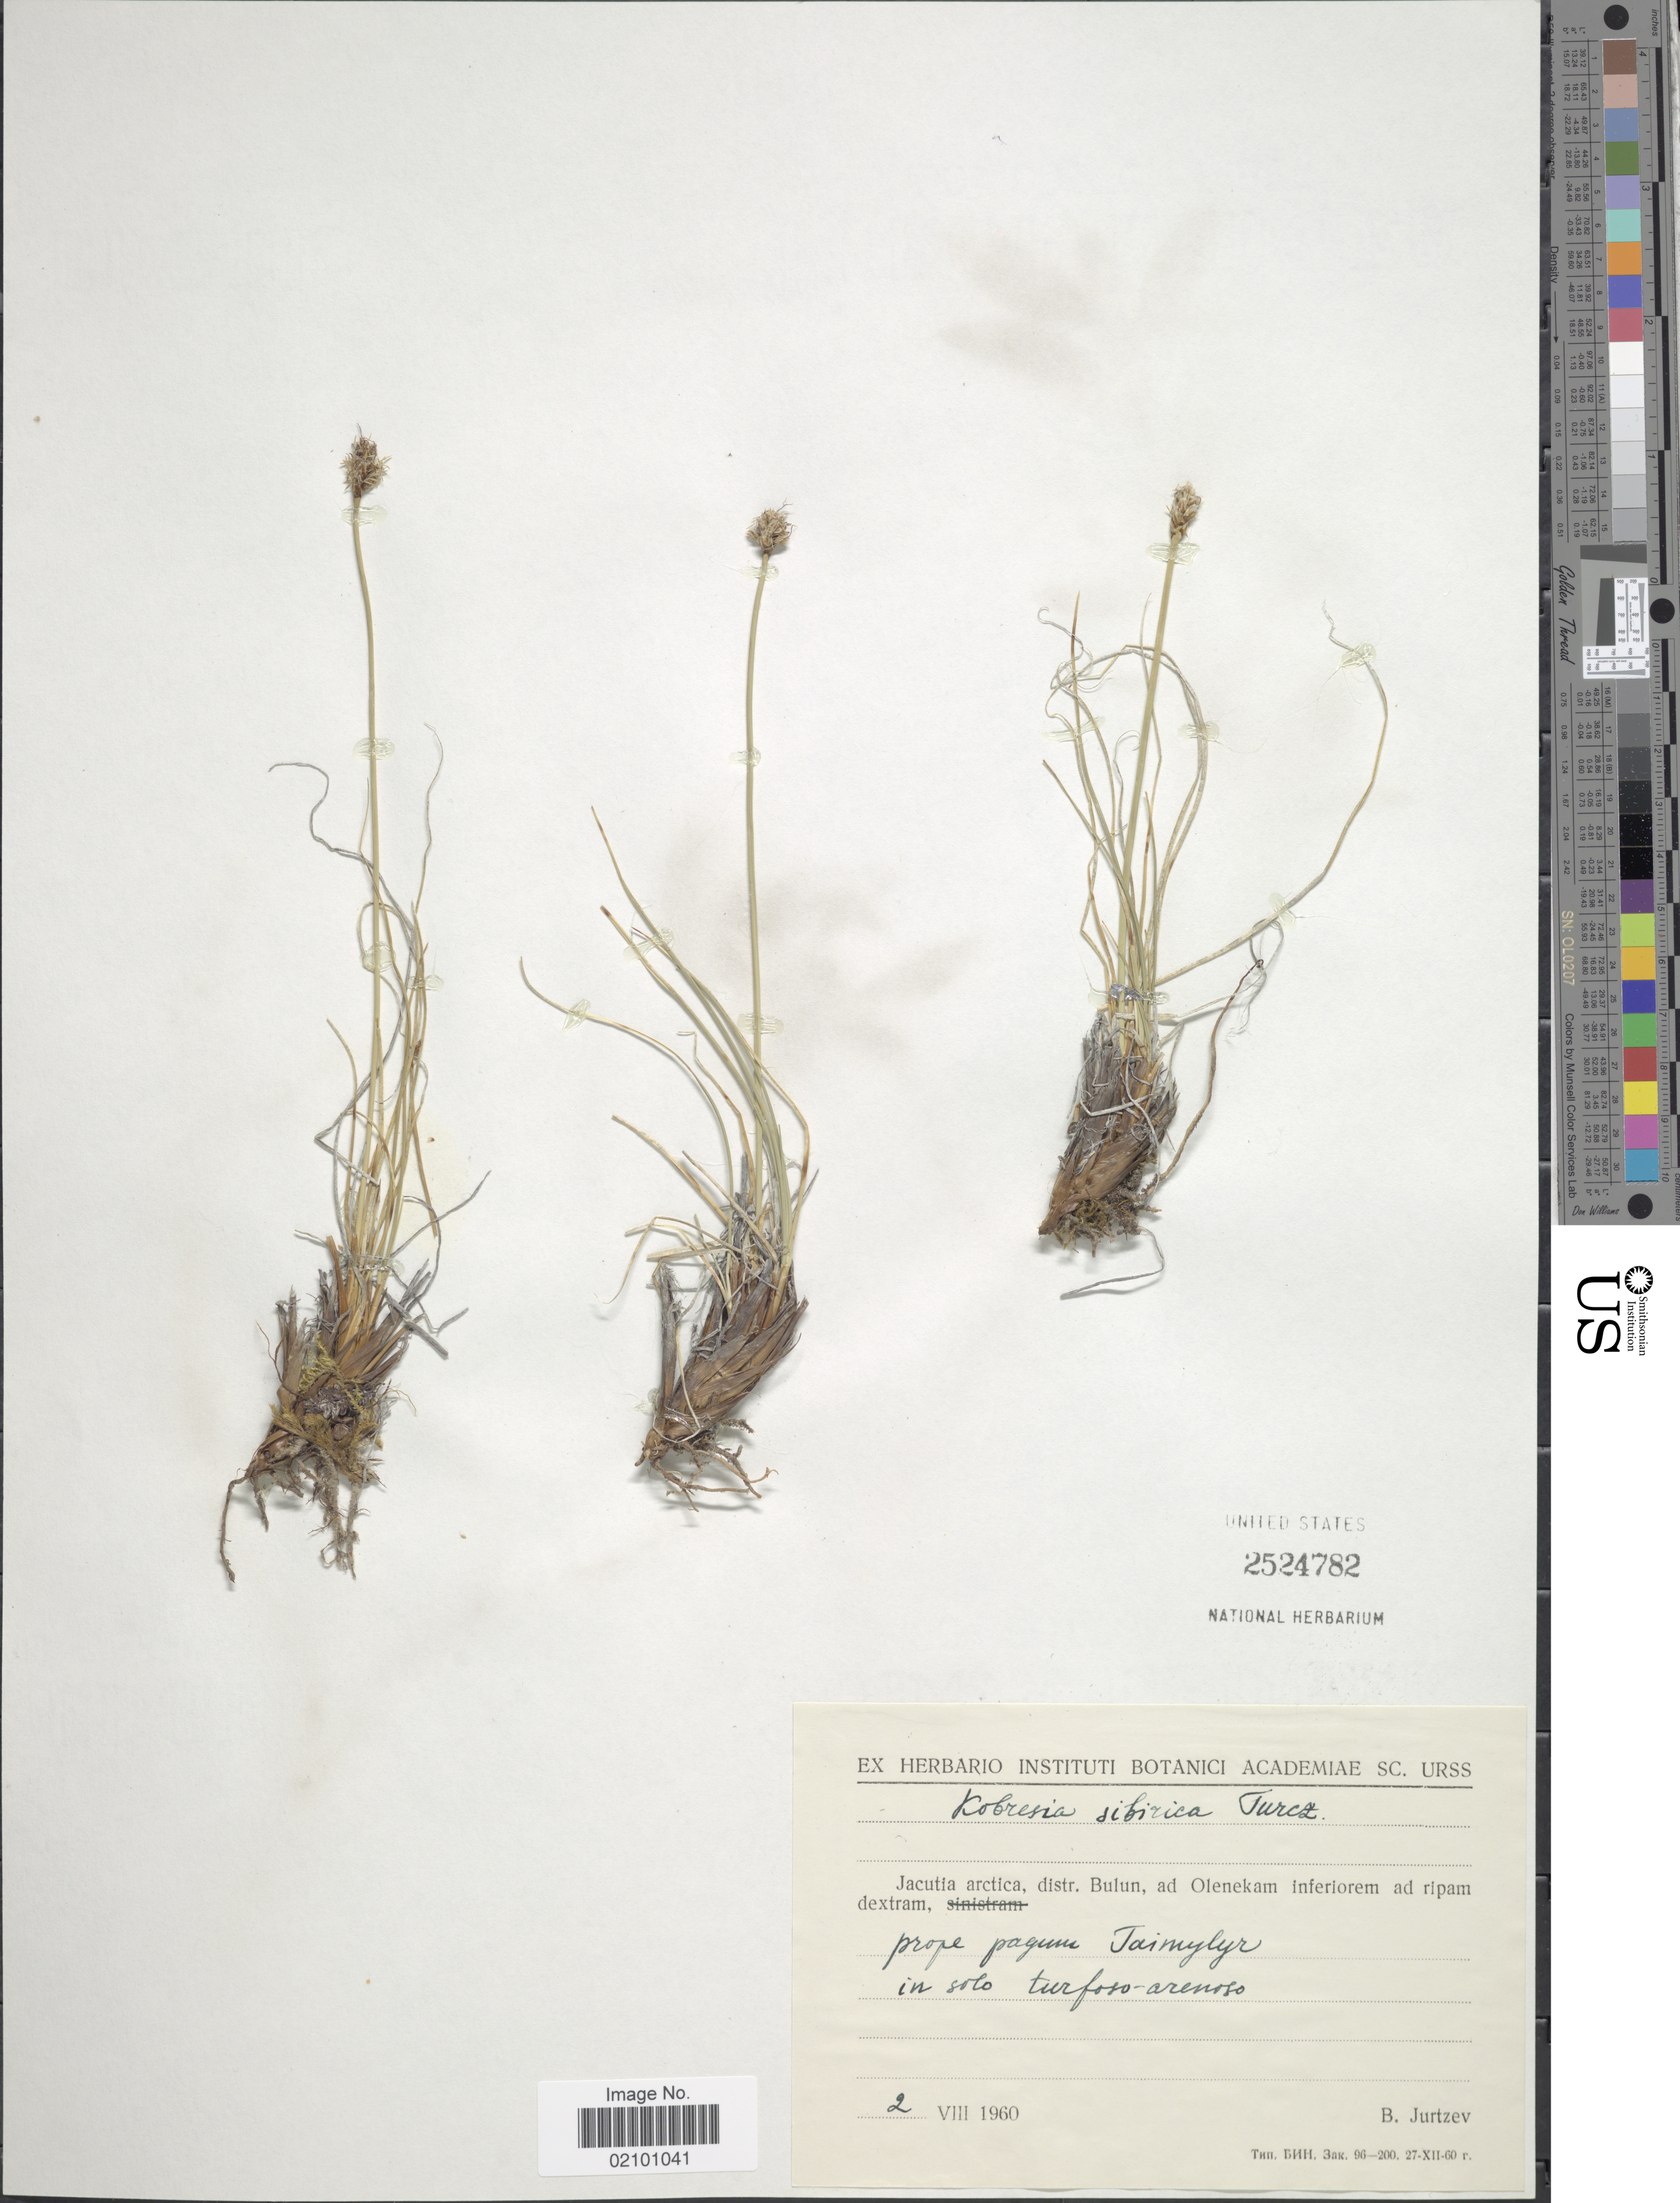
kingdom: Plantae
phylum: Tracheophyta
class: Liliopsida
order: Poales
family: Cyperaceae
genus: Carex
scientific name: Carex borealipolaris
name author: S.R. Zhang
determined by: Strong, M. T., (US), Smithsonian Institution - National Museum of Natural History (UNITED STATES)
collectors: B. A. Jurtzev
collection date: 1960-08-02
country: Russian Federation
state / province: Sakha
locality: Jucatia arctica, distr. Bulun ad Olenekam inferiorem ad ripam dextram, prope pagum Jaimylyr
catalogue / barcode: US 2524782